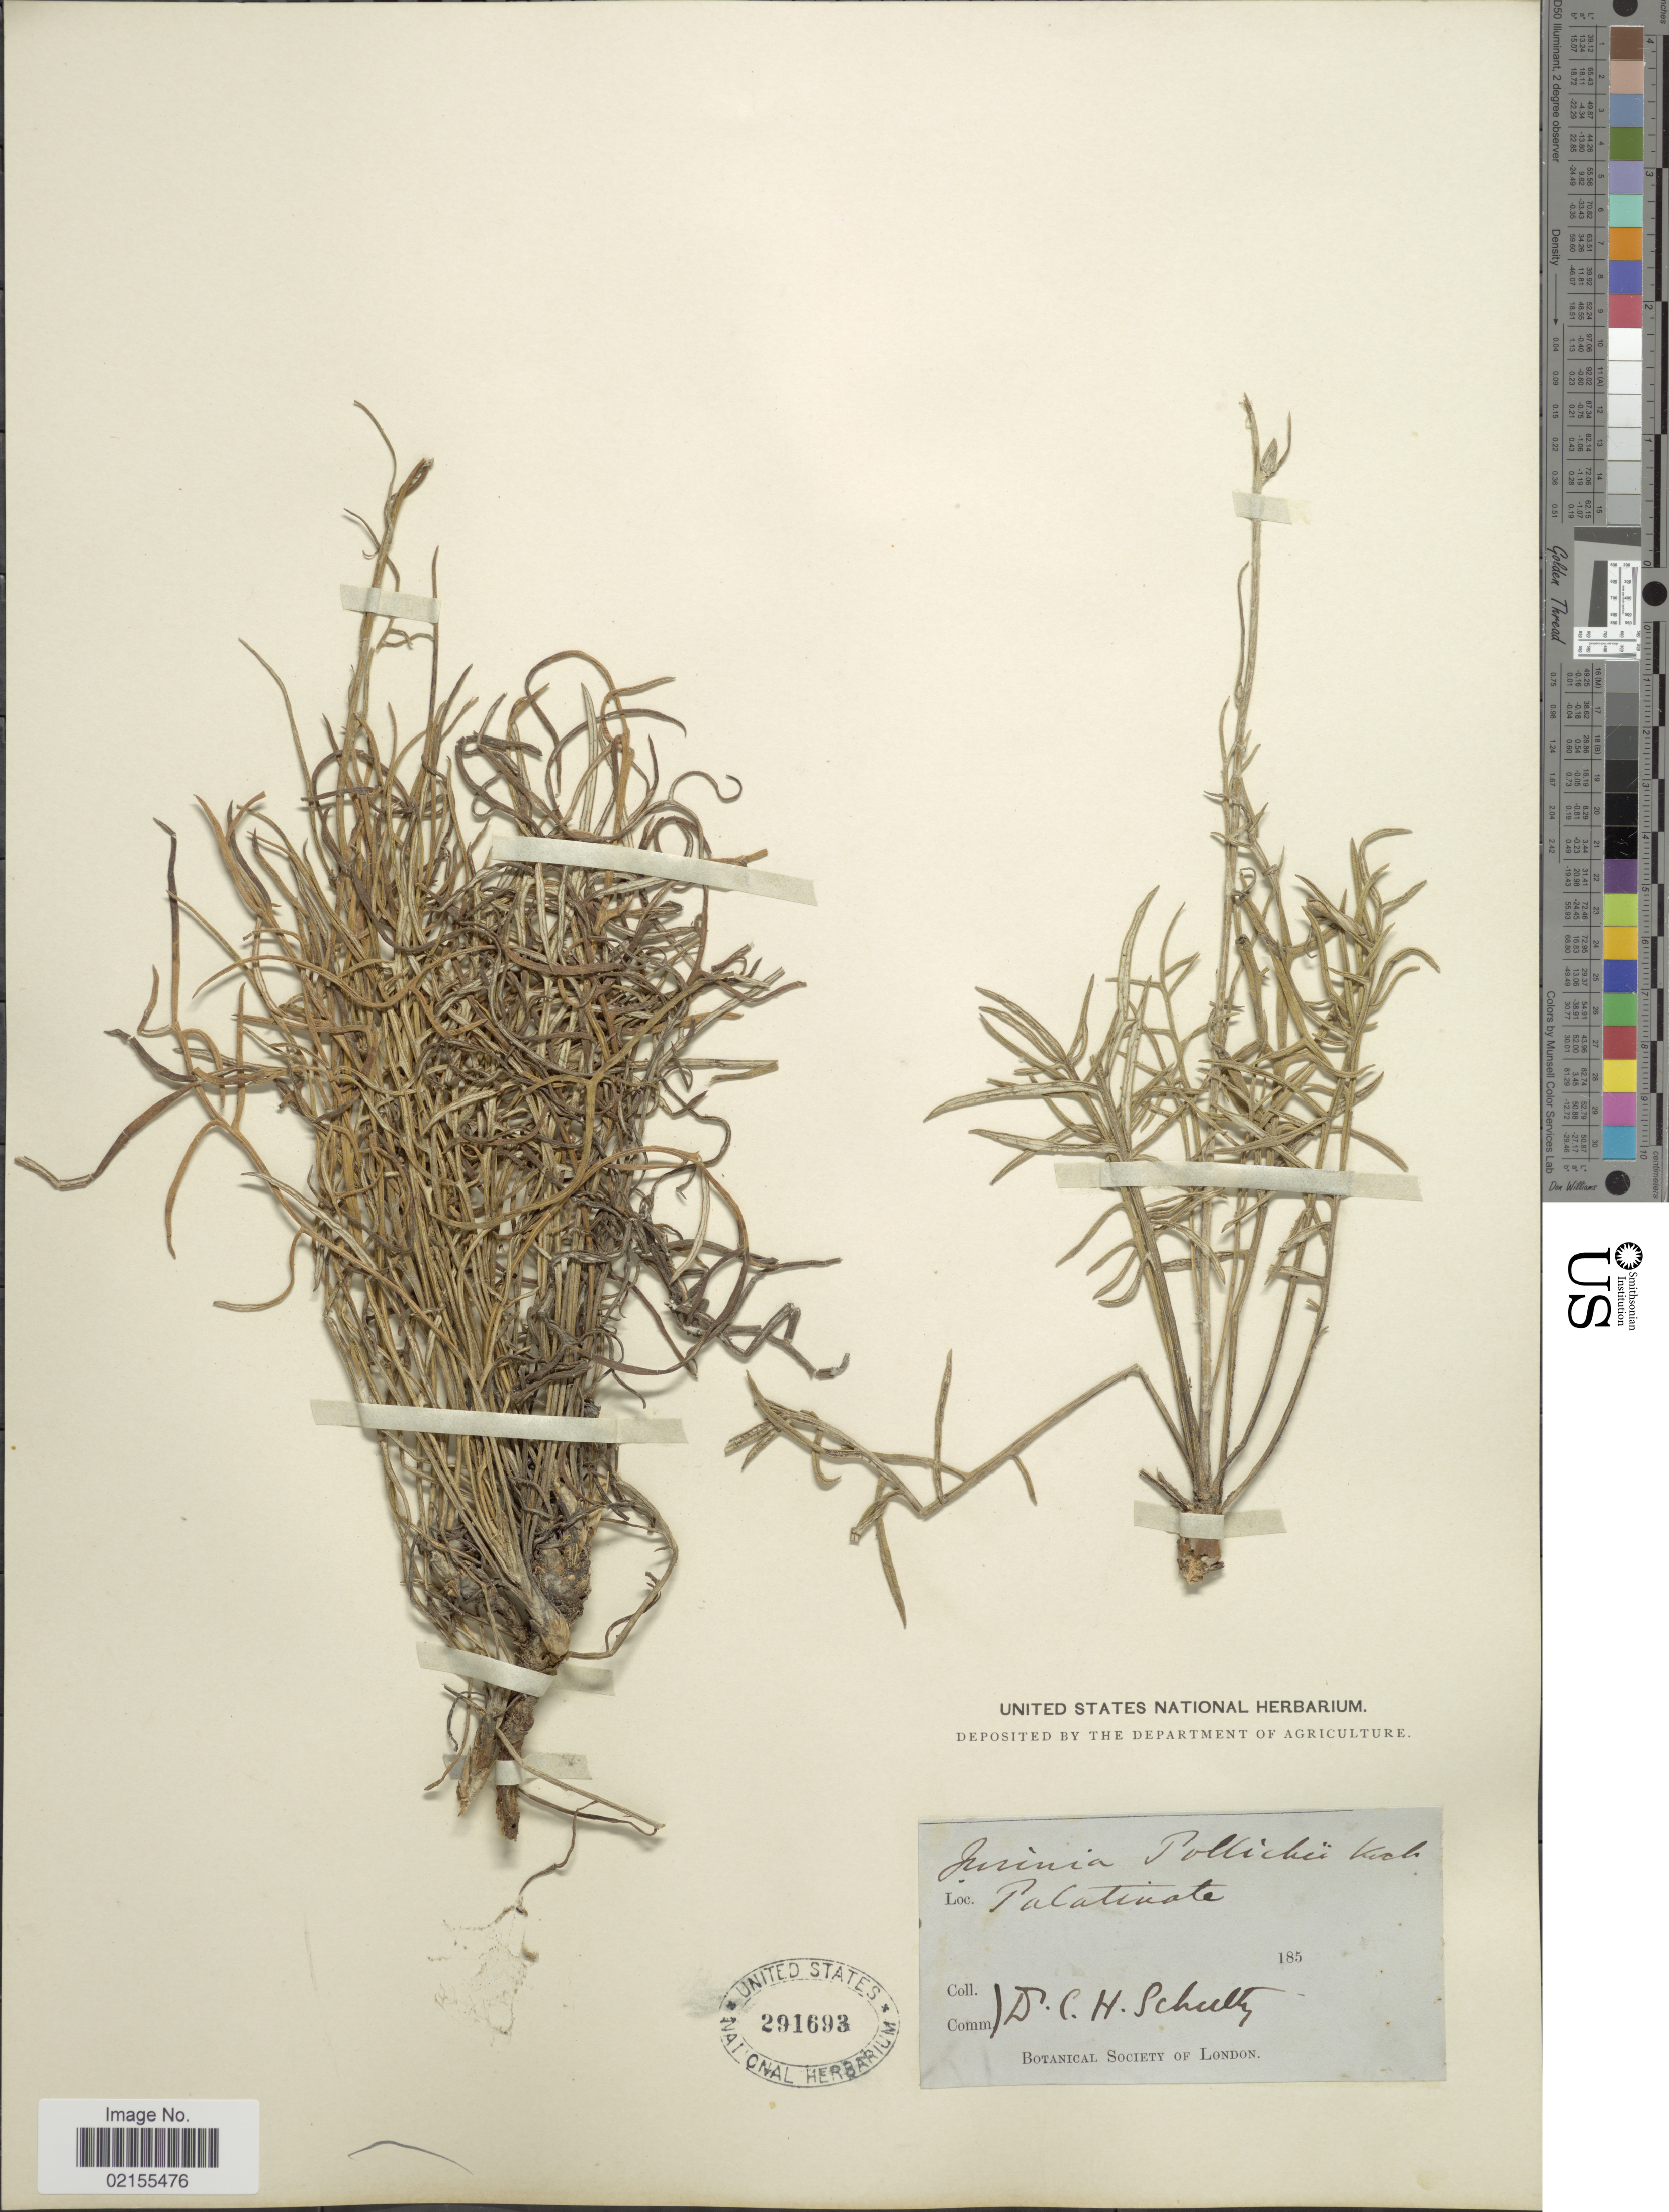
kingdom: Plantae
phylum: Tracheophyta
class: Magnoliopsida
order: Asterales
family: Asteraceae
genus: Jurinea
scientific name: Jurinea pollichii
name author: Nyman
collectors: C. H. Schultz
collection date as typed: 185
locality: Palatinate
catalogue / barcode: US 291693